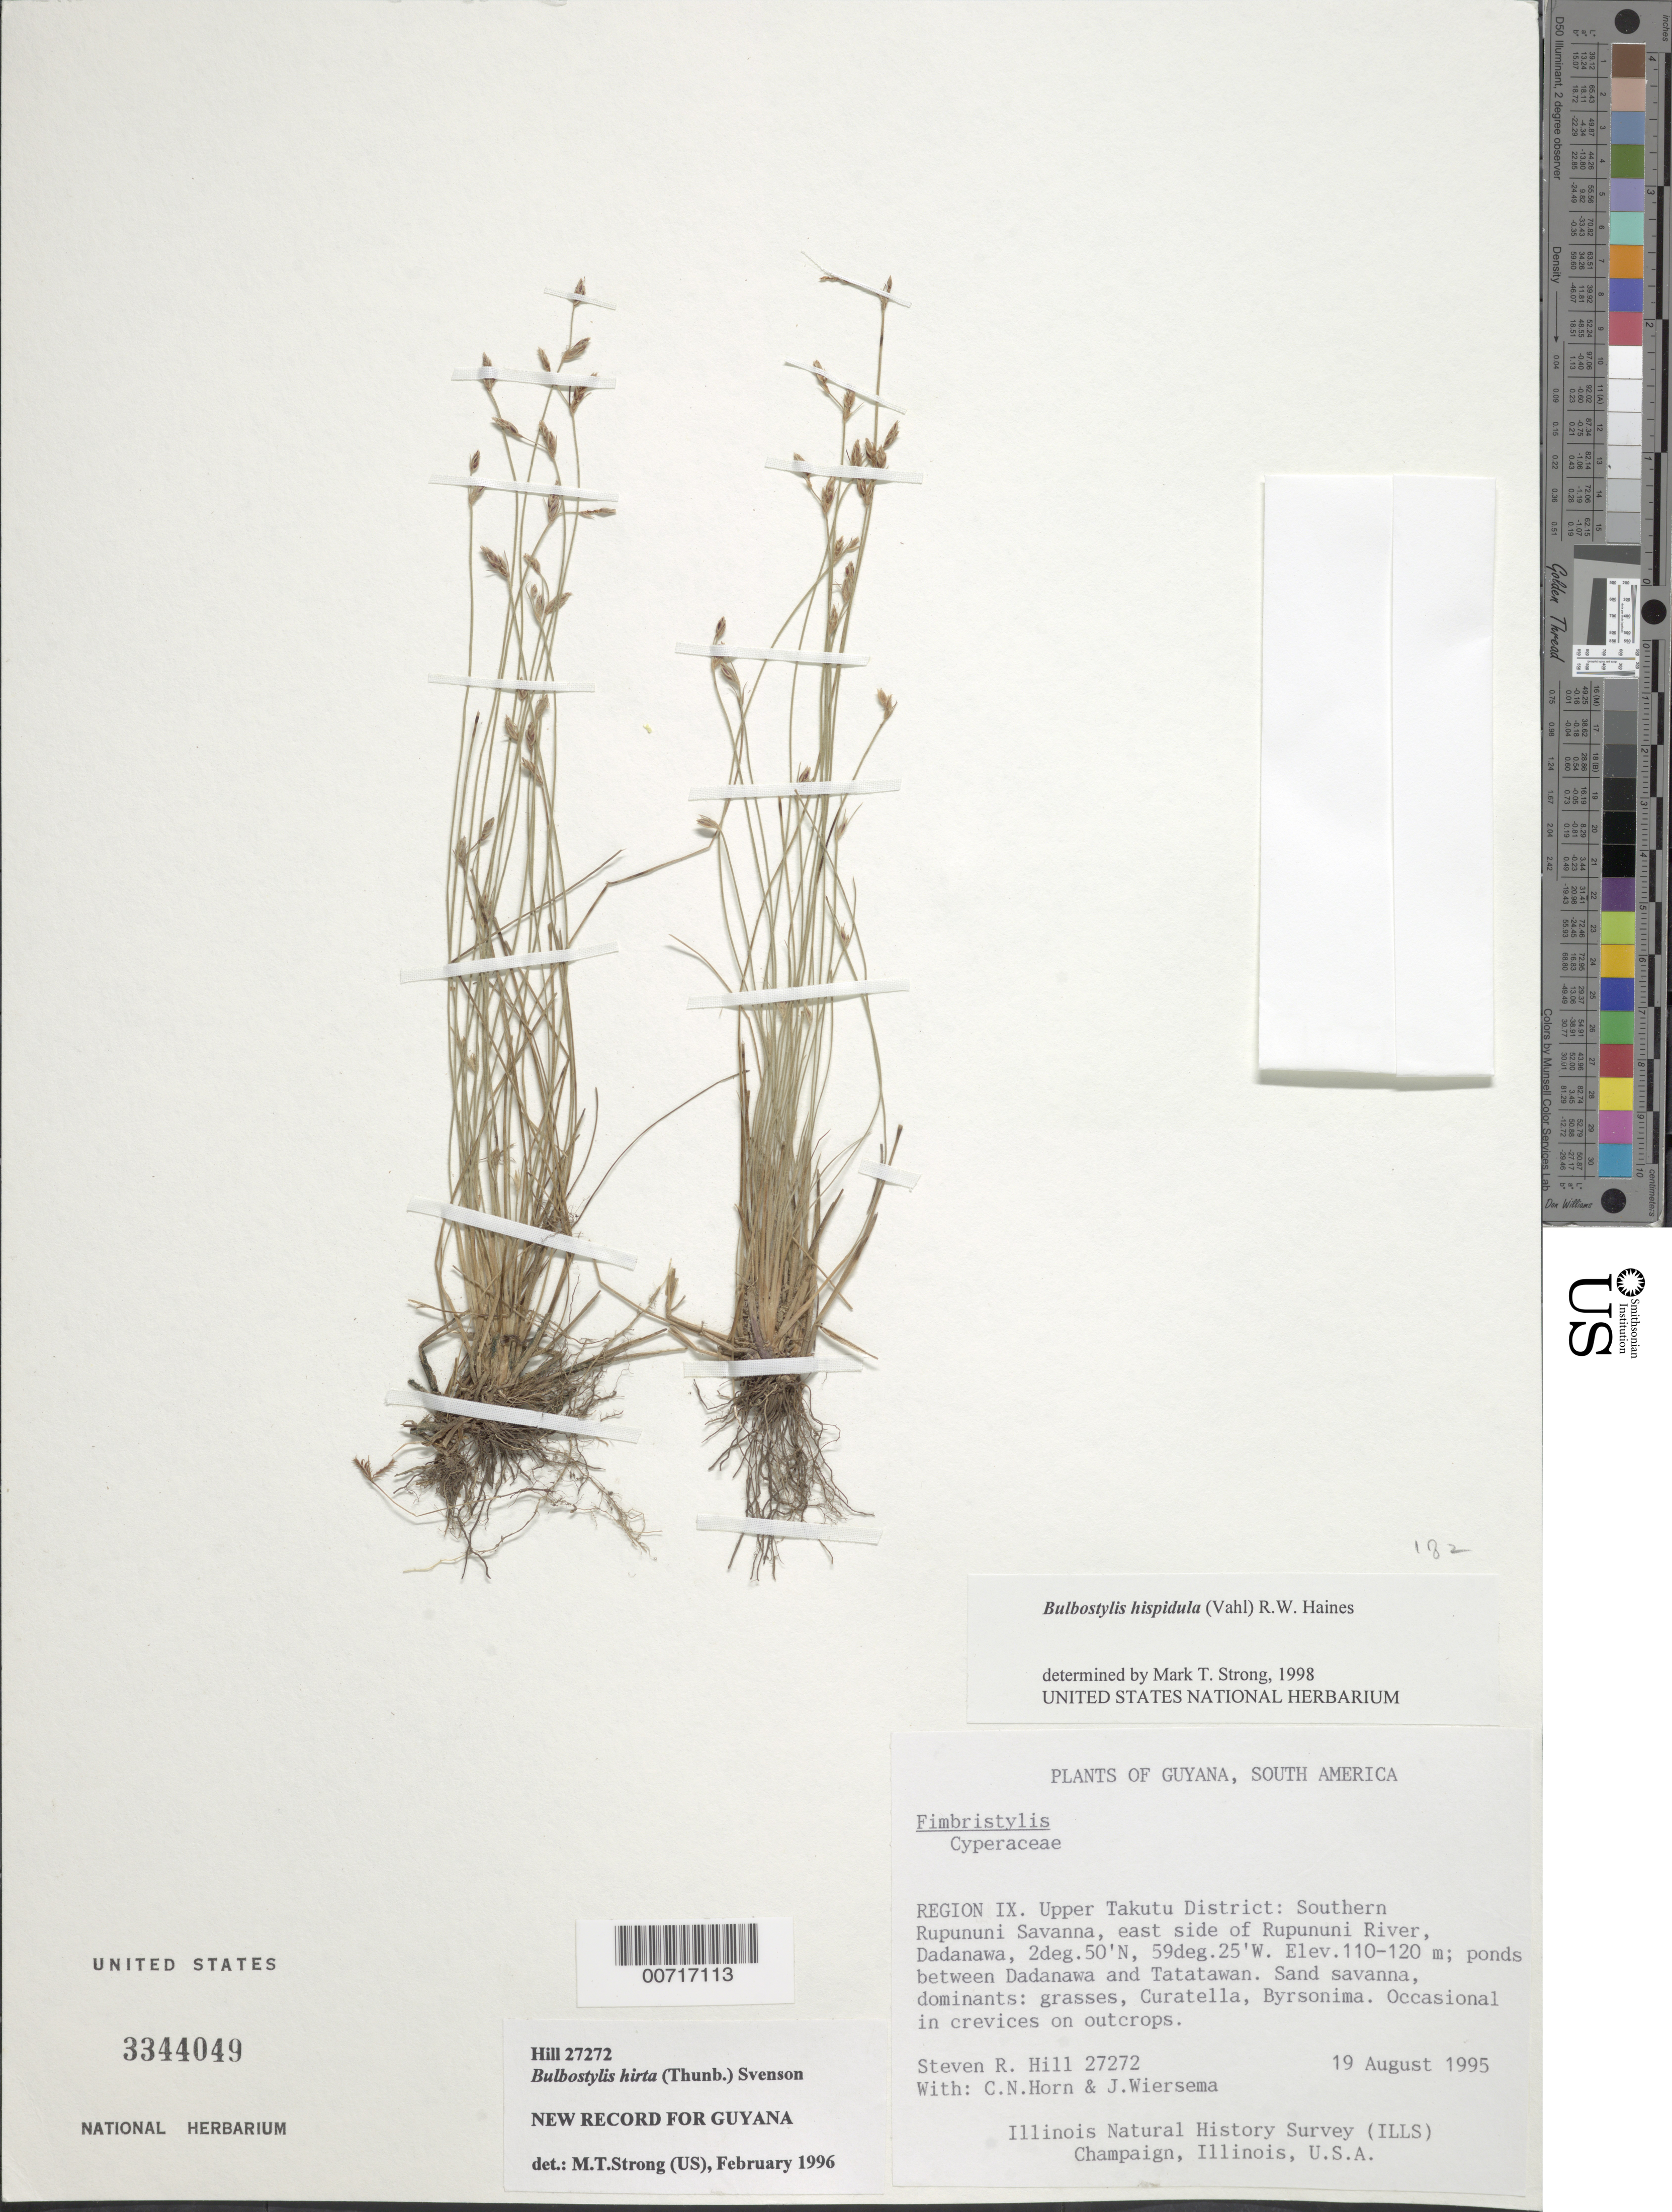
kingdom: Plantae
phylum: Tracheophyta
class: Liliopsida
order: Poales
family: Cyperaceae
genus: Bulbostylis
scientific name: Bulbostylis hispidula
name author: (Vahl) R.W. Haines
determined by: Strong, M. T., (US), Smithsonian Institution - National Museum of Natural History (UNITED STATES)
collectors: S. R. Hill, C. N. Horn & J. H. Wiersema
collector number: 27272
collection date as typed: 19-Aug-95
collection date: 1995-08-19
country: Guyana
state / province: U. Takutu-U. Essequibo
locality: Dadanawa, southern Rupununi Savanna, E side of Rupununi R.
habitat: Sand savanna; dominants: grasses, Curatella, Byrsonima; in crevices on outcrop;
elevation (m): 110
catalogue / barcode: US 3344049